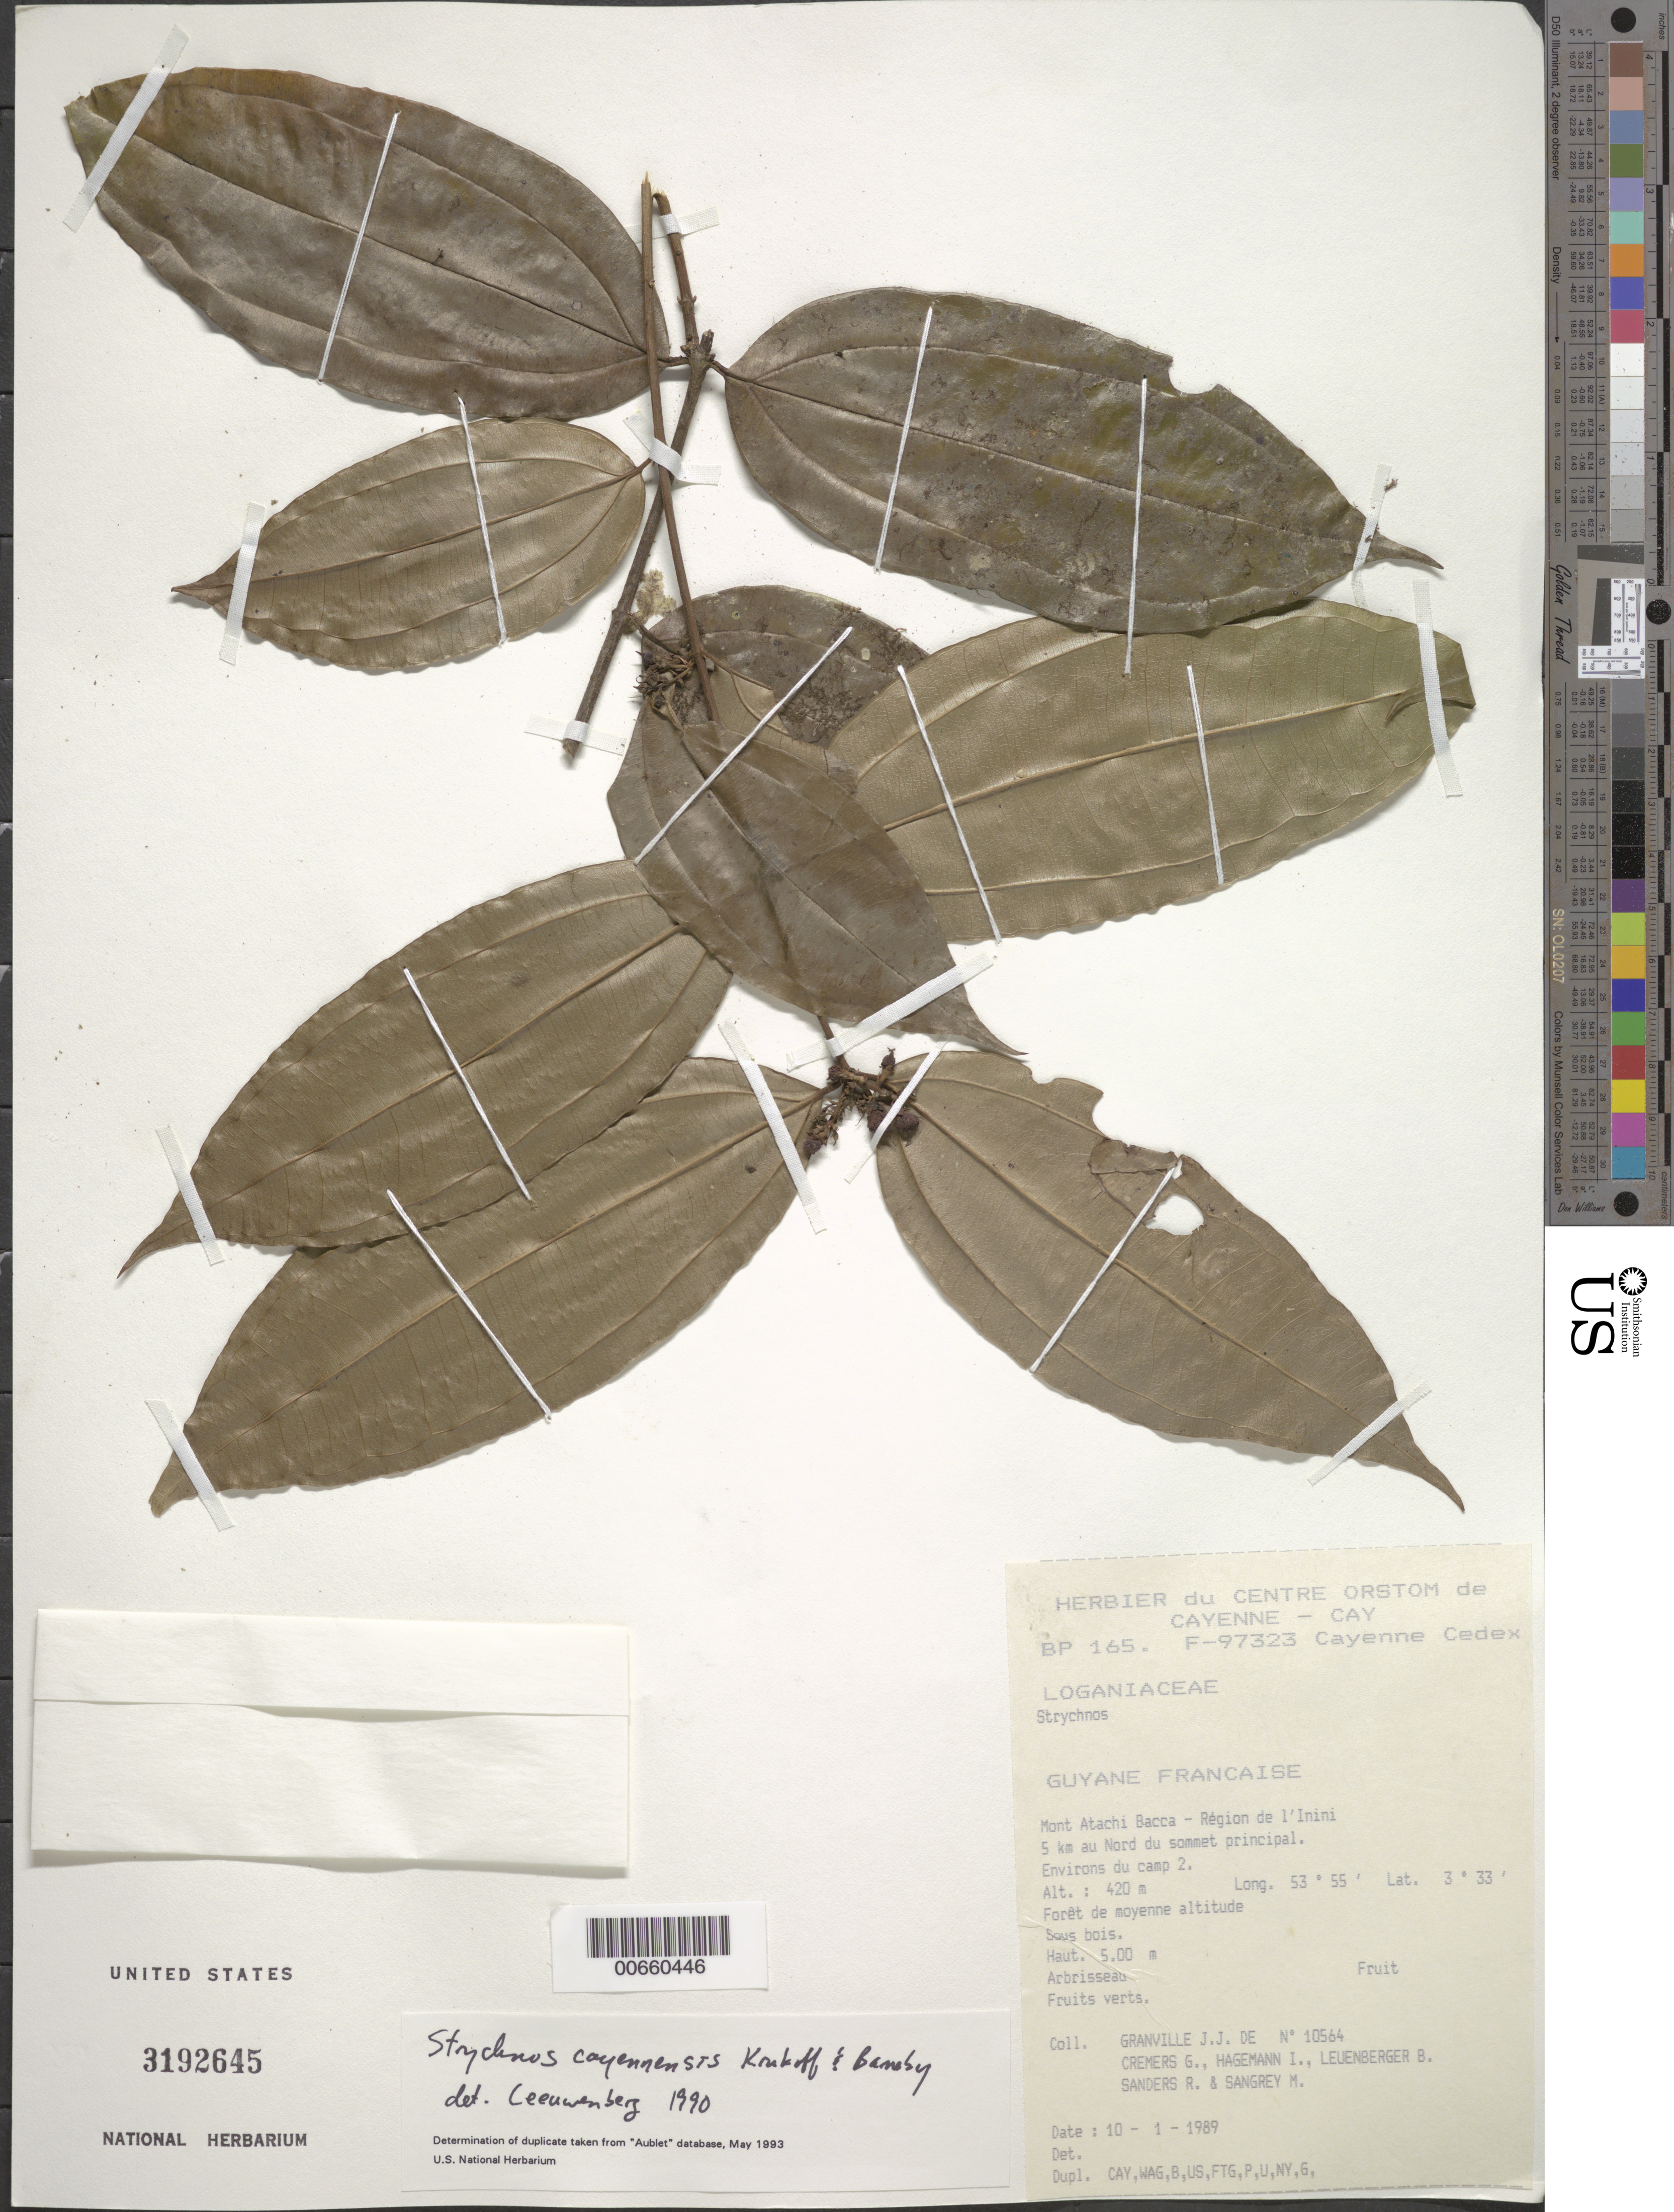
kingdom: Plantae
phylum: Tracheophyta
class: Magnoliopsida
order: Gentianales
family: Loganiaceae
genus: Strychnos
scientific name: Strychnos cayennensis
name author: Krukoff & Barneby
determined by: Leeuwenberg, A. J. M.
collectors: J.-J. de Granville, G. Cremers, J. Hagemann, B. E. Leuenberger & M. S. Sangrey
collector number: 10564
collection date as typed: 10-Jan-89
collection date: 1989-01-10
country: French Guiana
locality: Mont Atachi Bacca, région de l'Inini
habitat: Forest; middle altitude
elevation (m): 420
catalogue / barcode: US 3192645